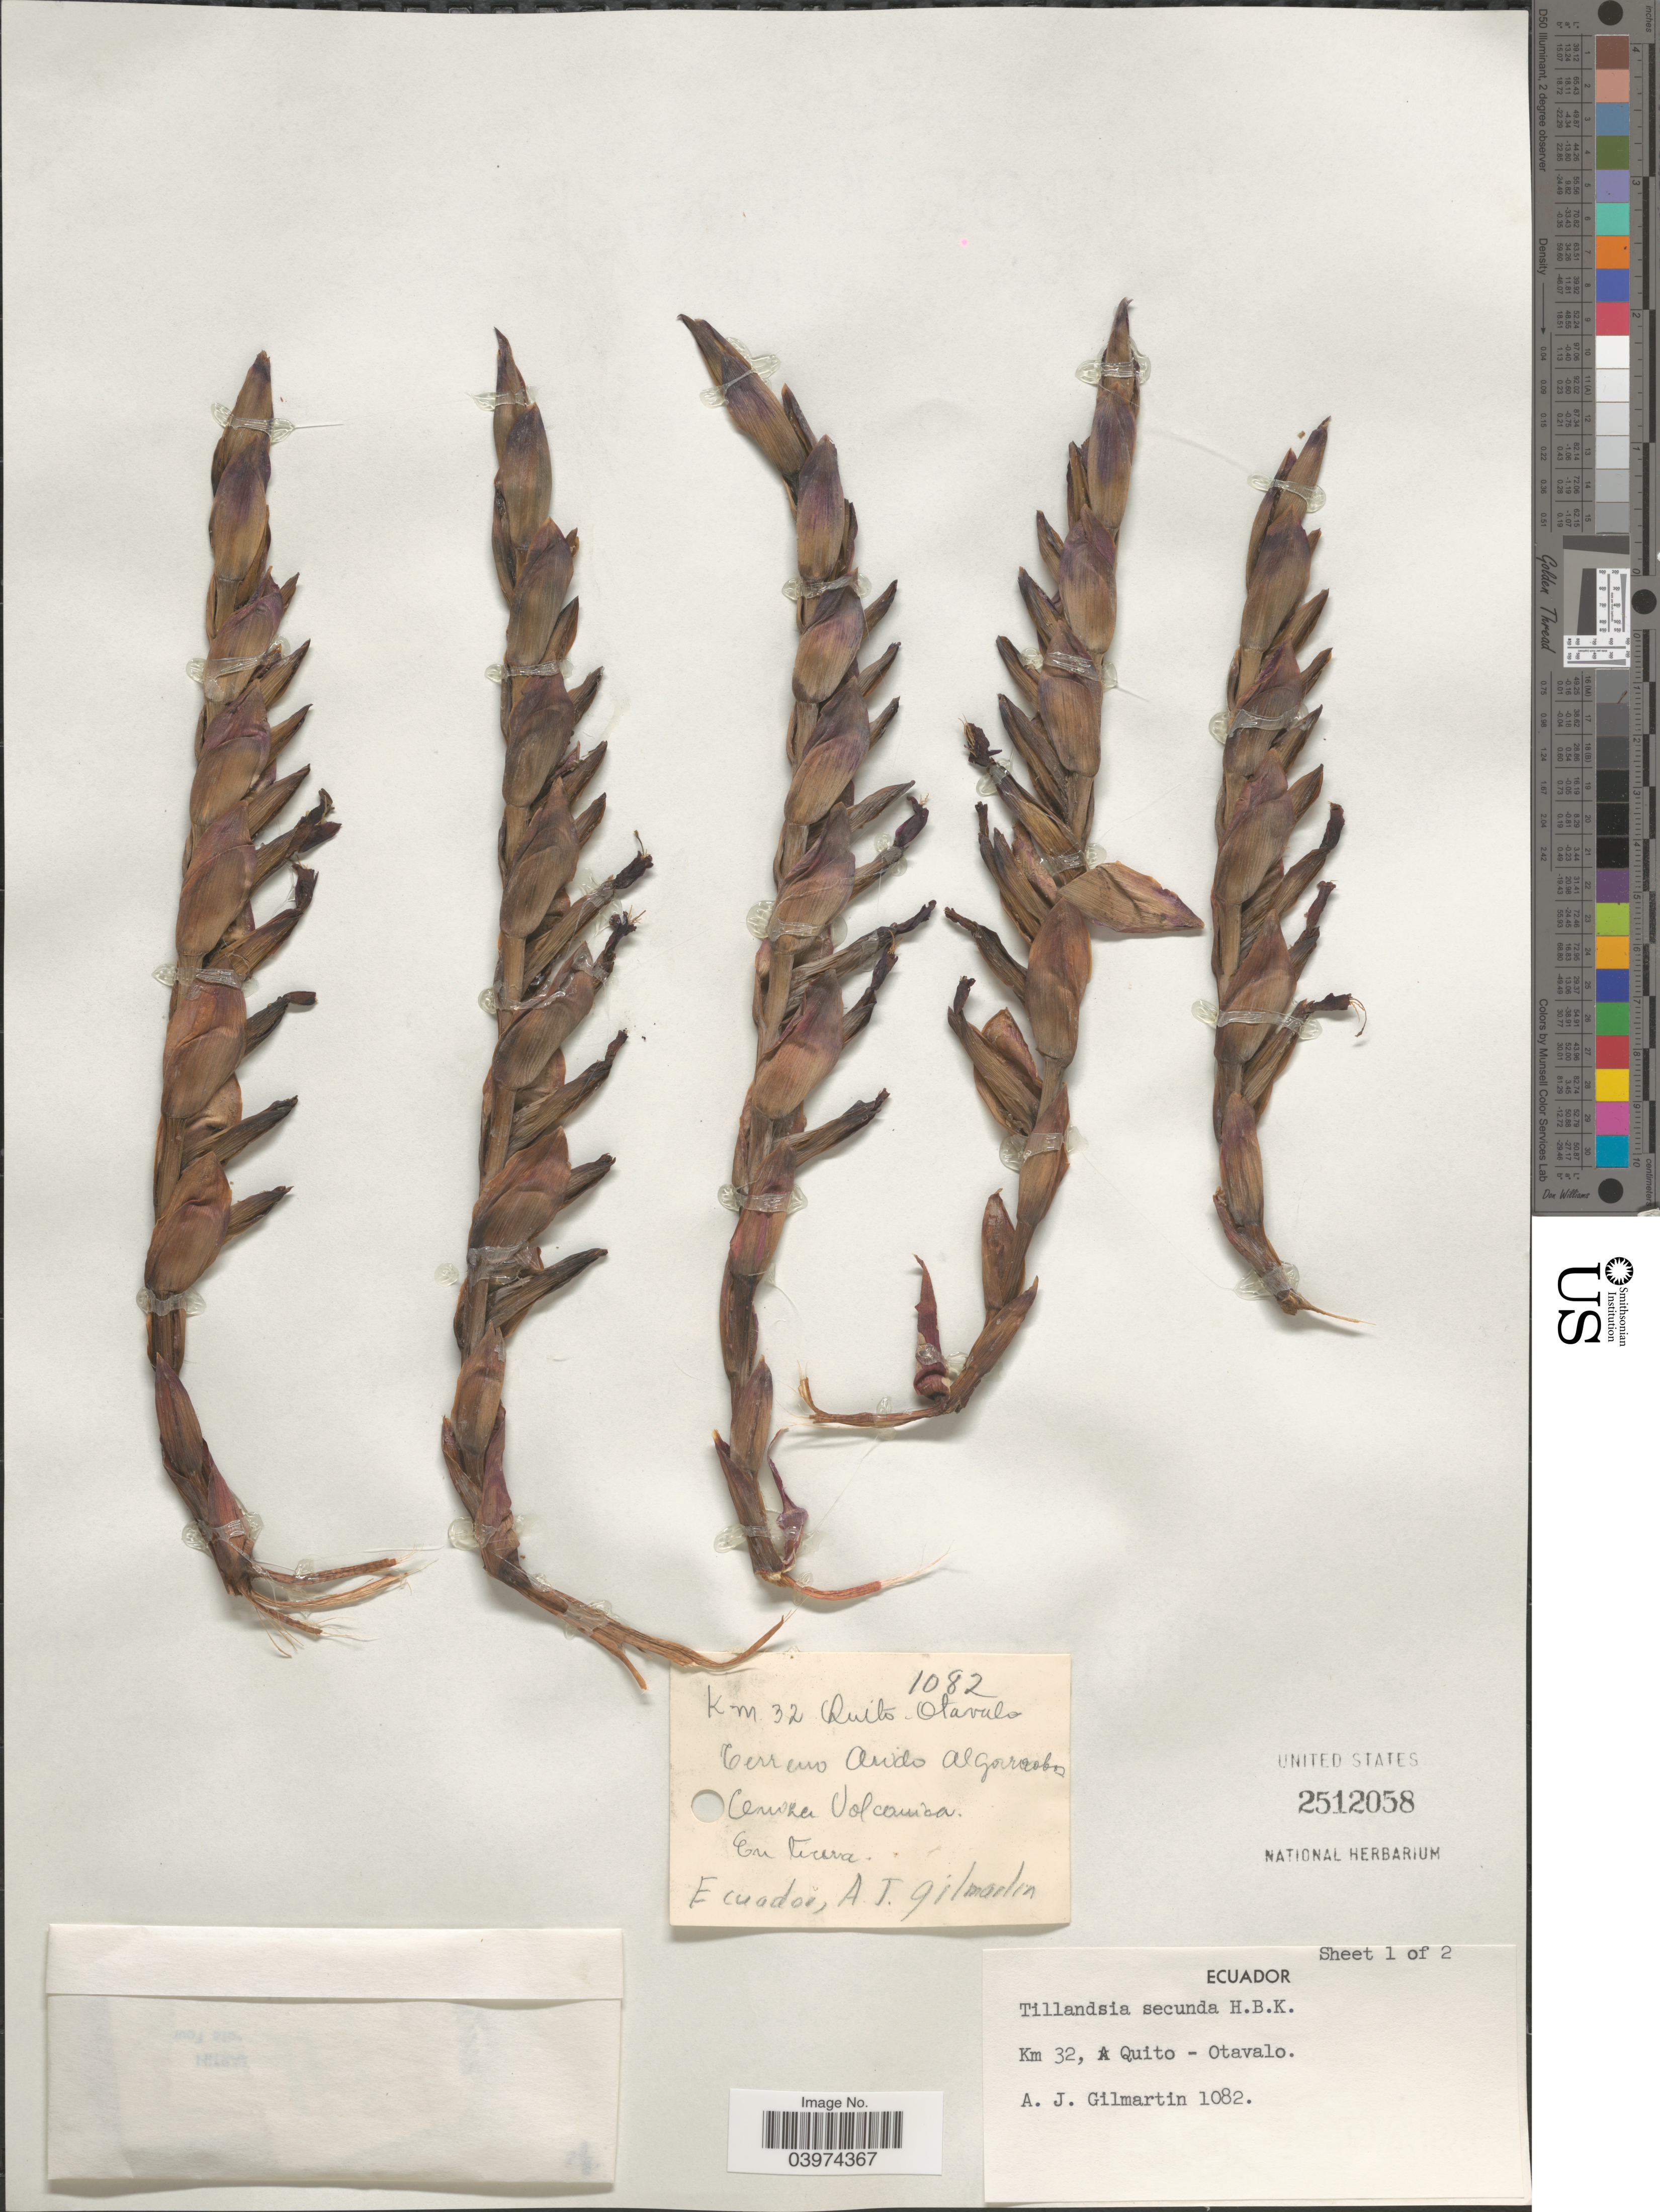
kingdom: Plantae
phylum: Tracheophyta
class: Liliopsida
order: Poales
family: Bromeliaceae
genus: Tillandsia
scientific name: Tillandsia secunda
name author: Kunth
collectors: A. J. Gilmartin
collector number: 1082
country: Ecuador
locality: Km 32, Quito - Otavalo.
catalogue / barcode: US 2512058